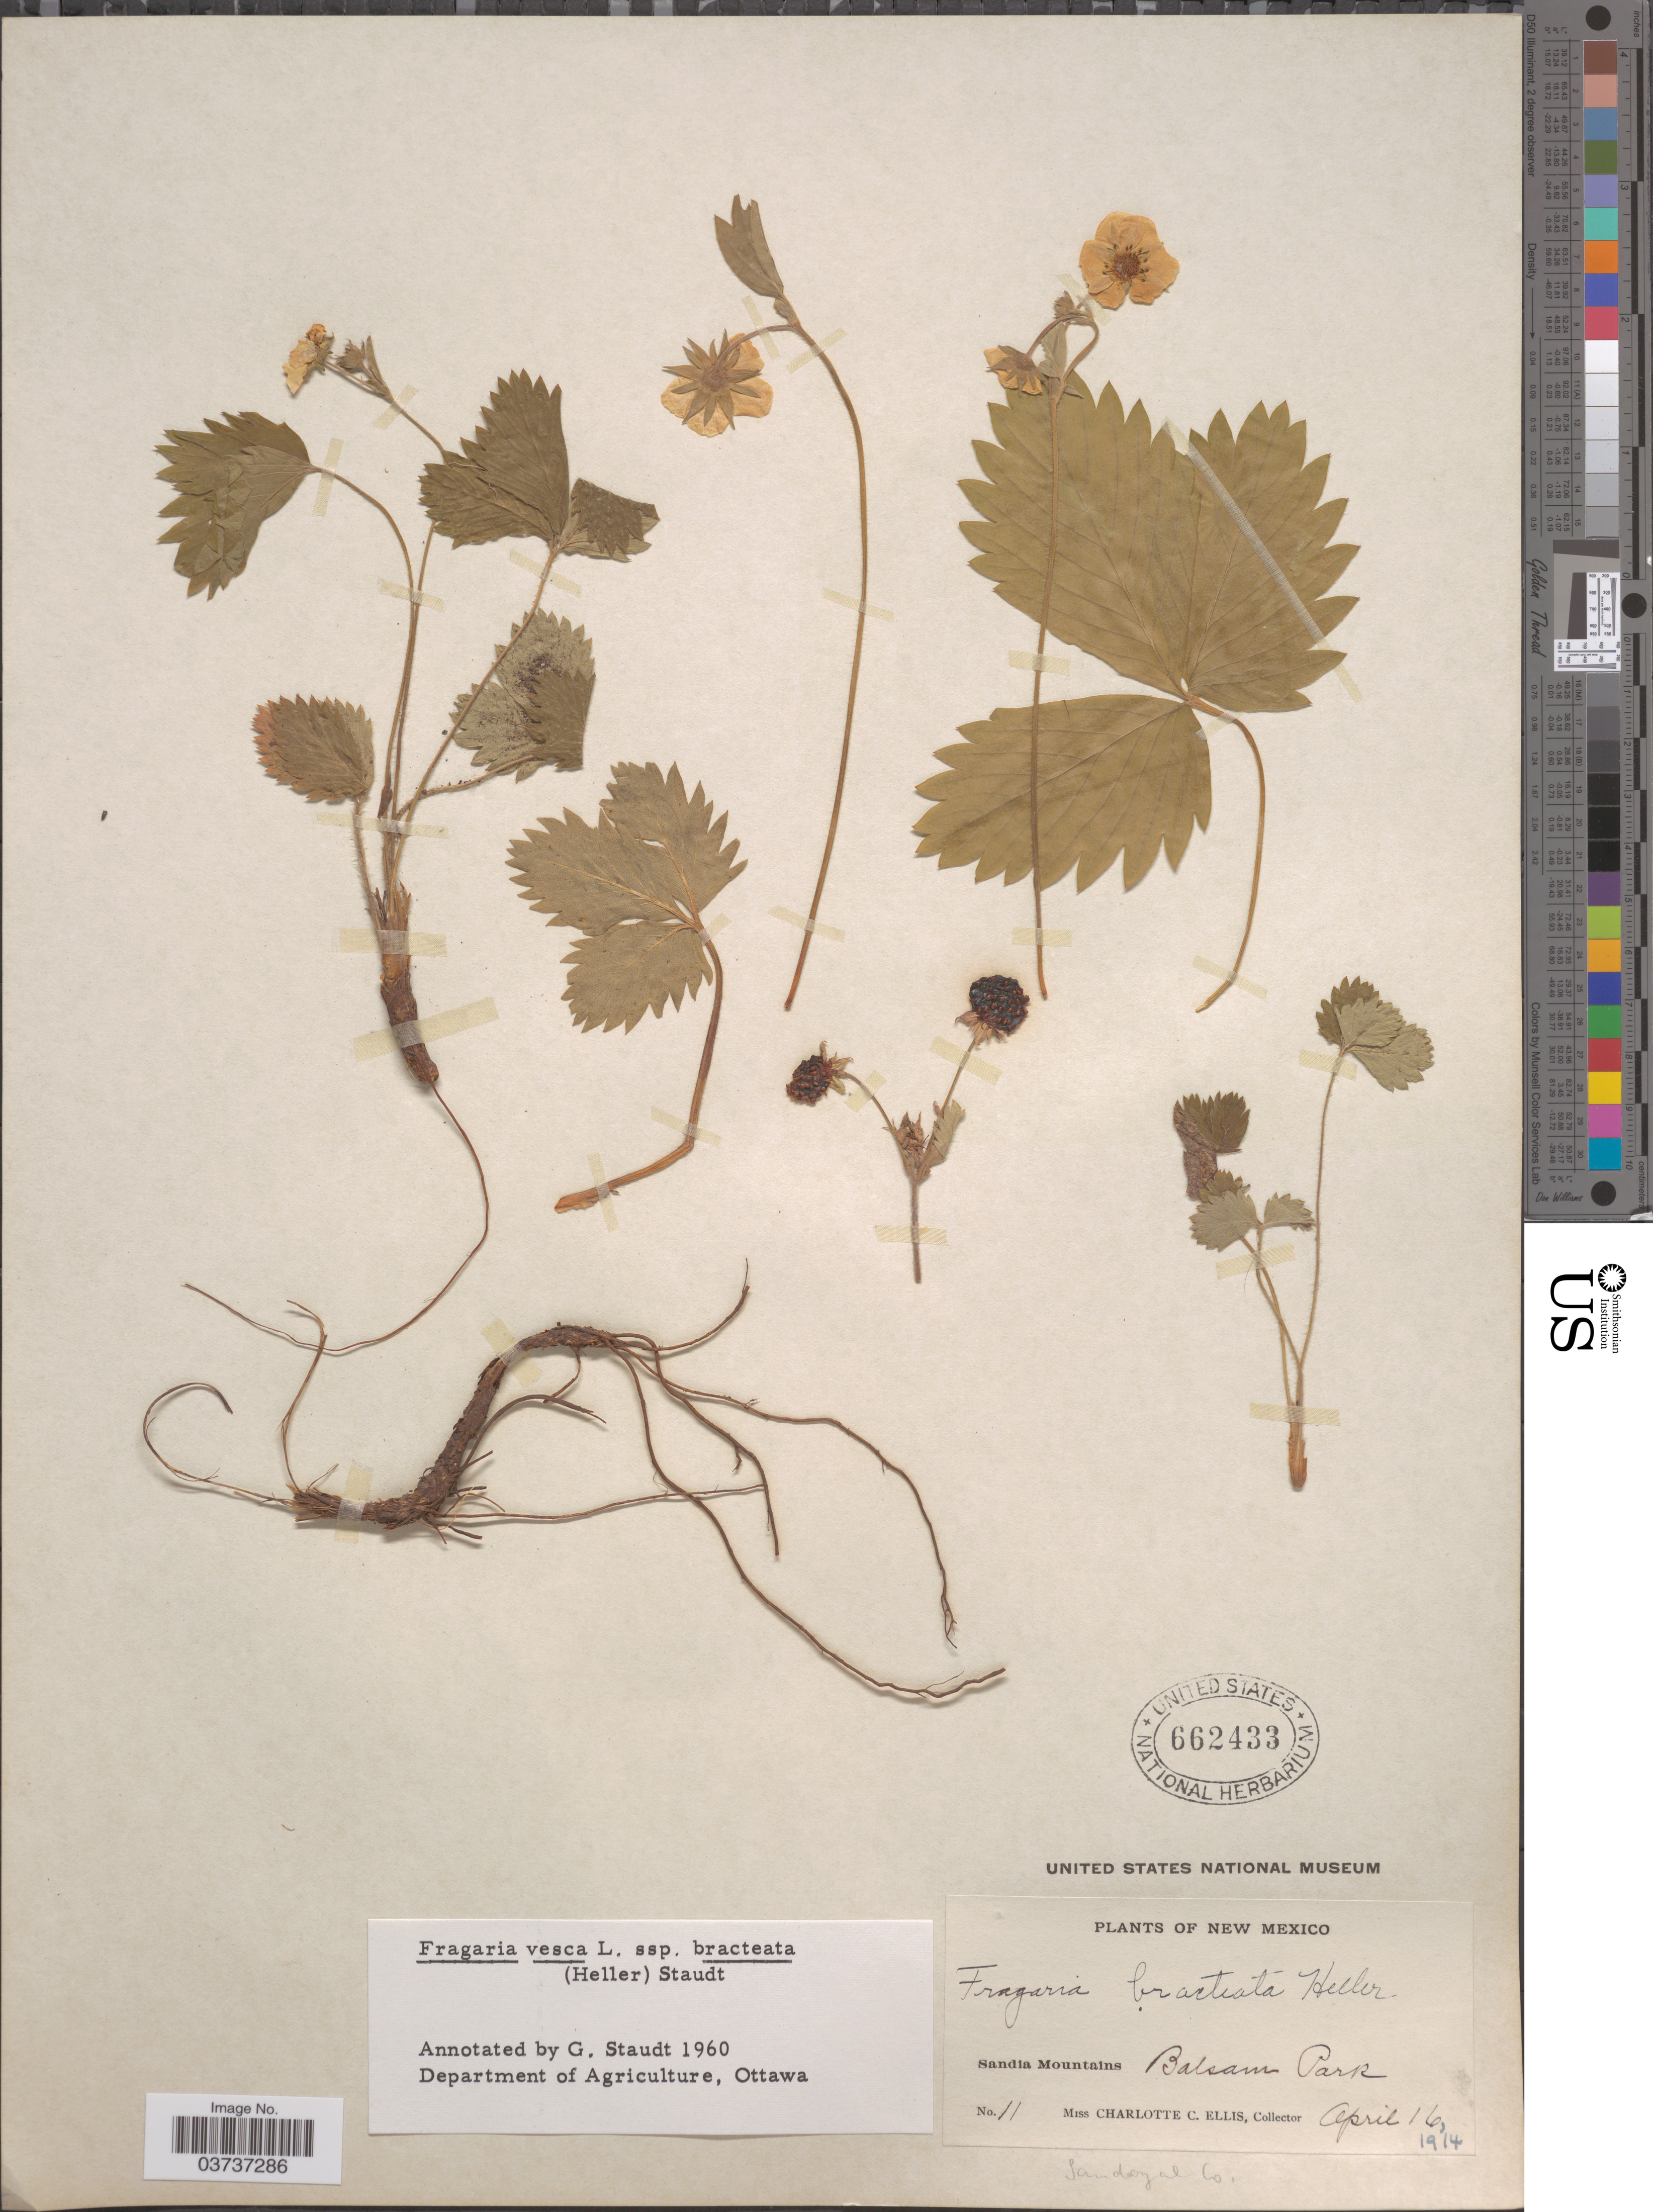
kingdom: Plantae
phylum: Tracheophyta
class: Magnoliopsida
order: Rosales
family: Rosaceae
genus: Fragaria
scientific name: Fragaria vesca var. bracteata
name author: (A. Heller) R.J. Davis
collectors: C. C. Ellis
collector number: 11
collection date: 1914-04-16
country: United States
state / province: New Mexico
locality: Sandia Mountains. Balsam Park. Sandoval Co.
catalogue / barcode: US 662433